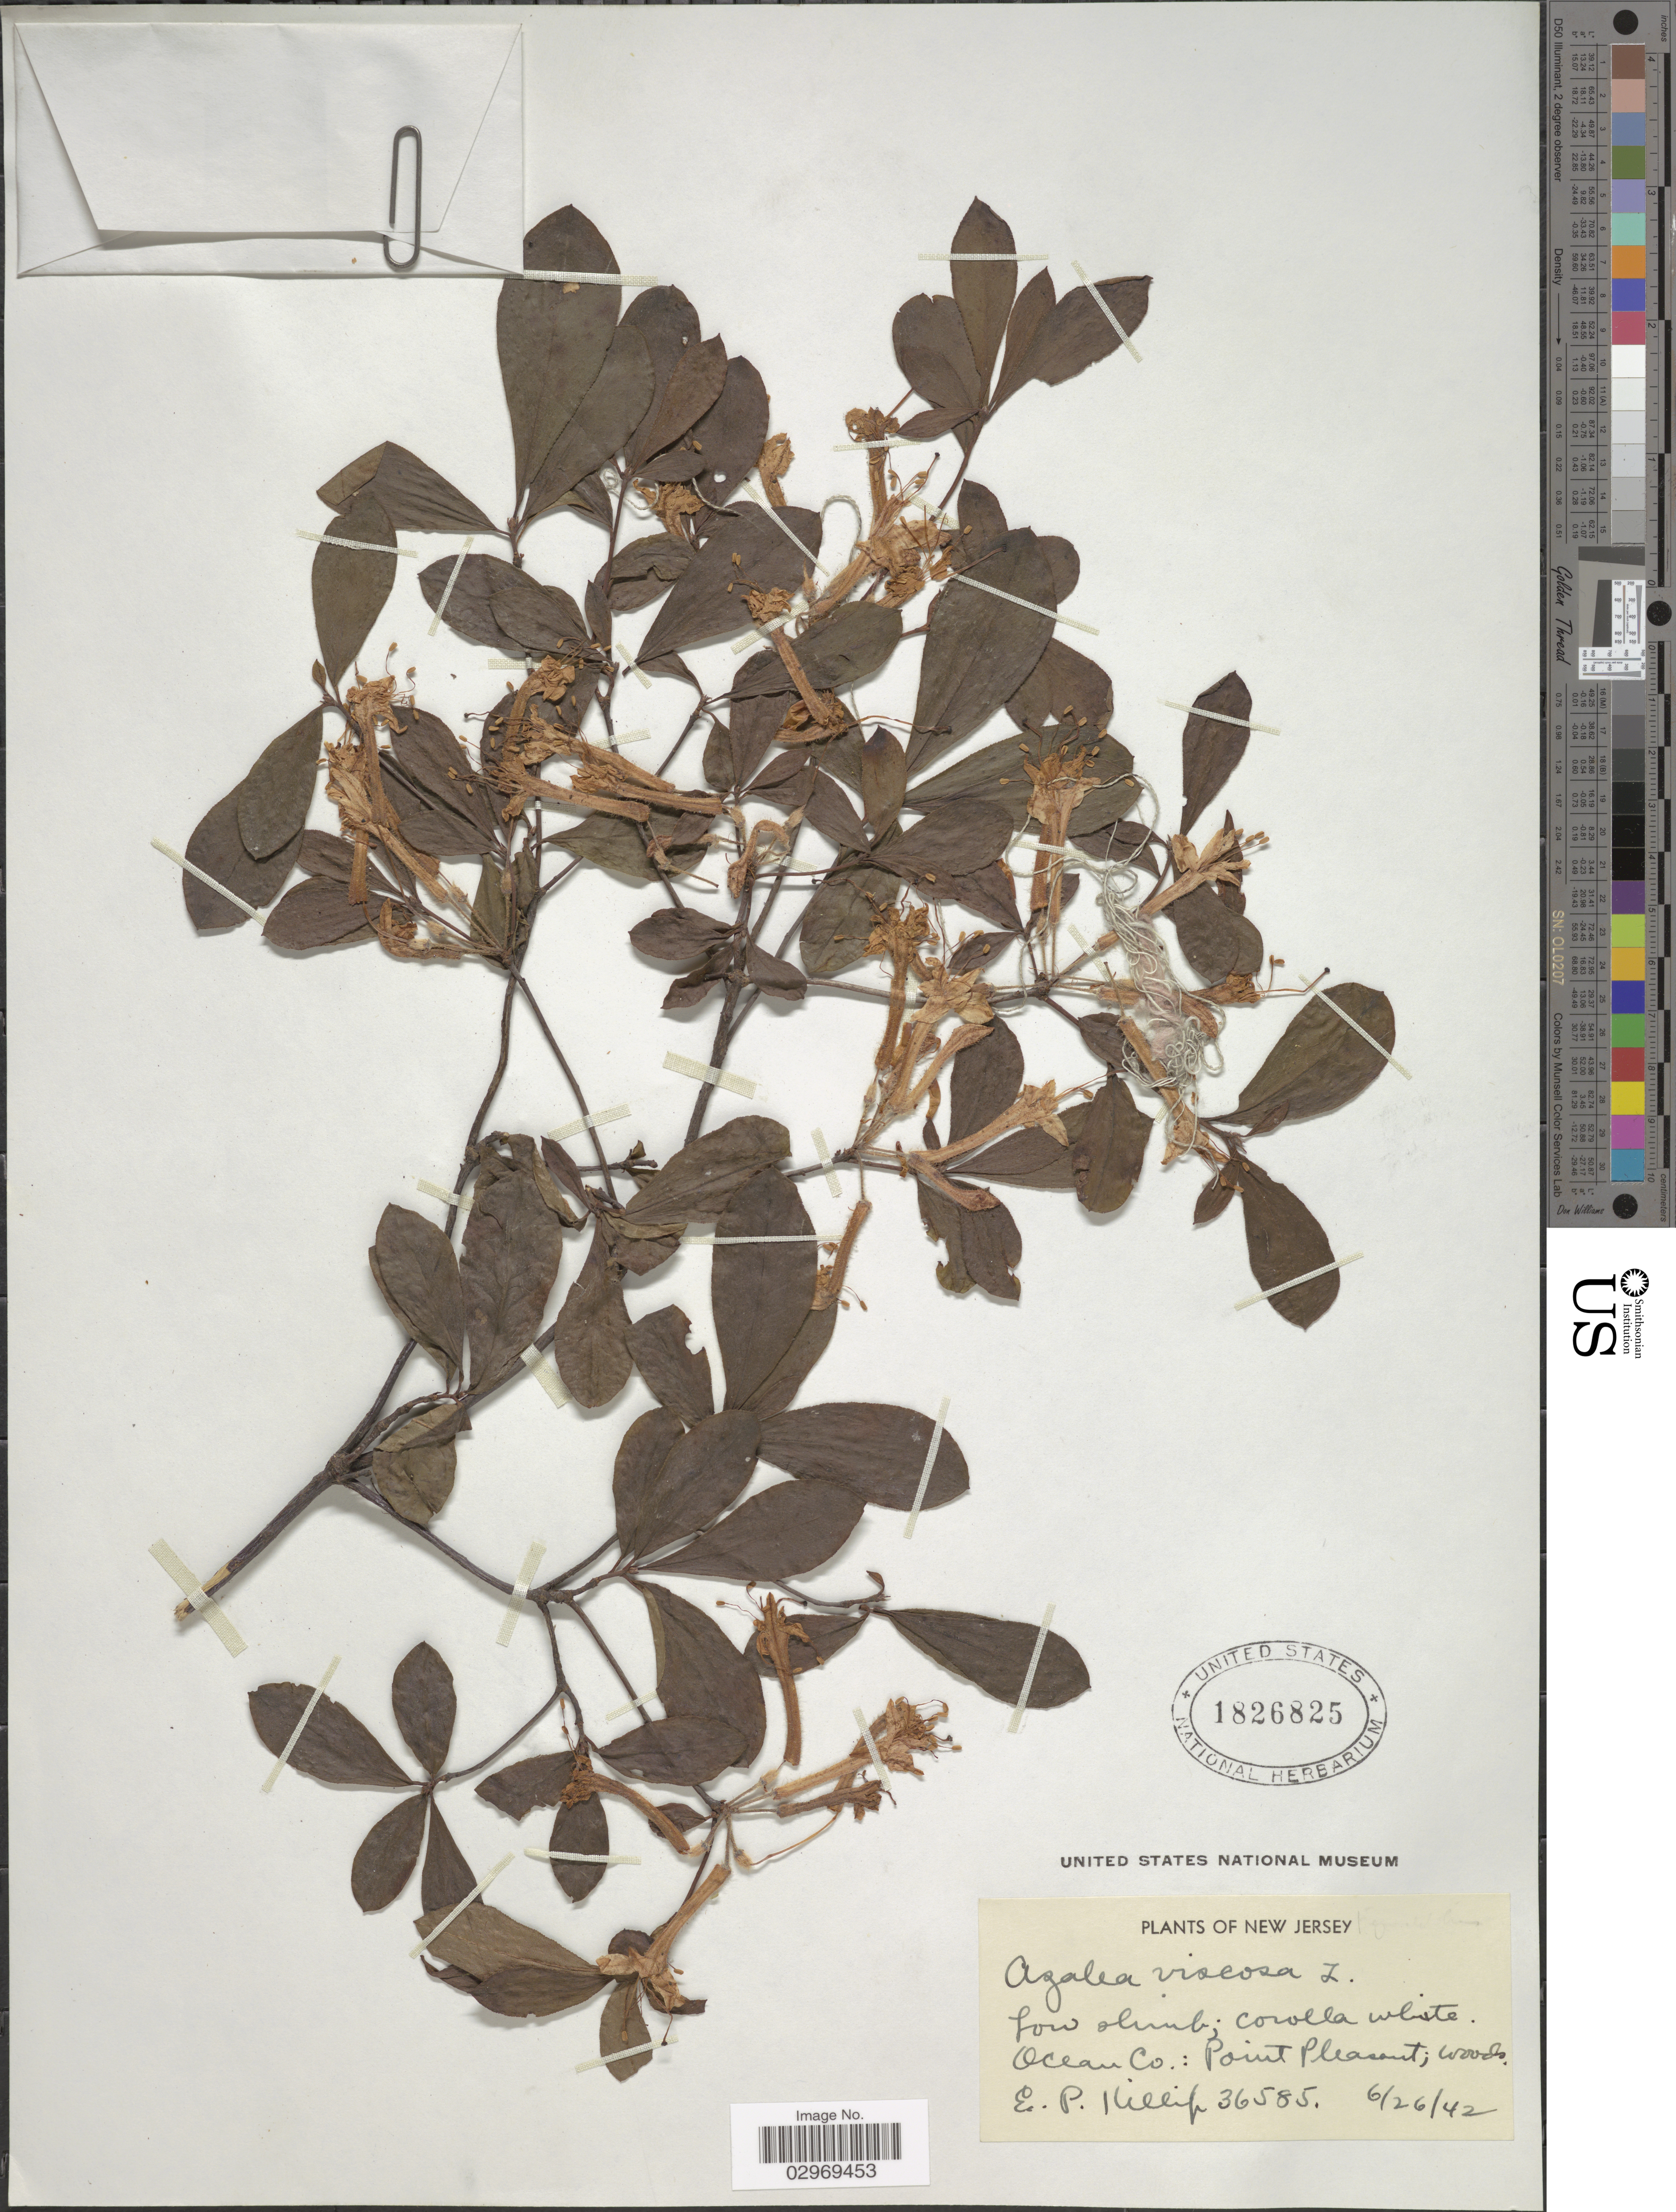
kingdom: Plantae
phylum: Tracheophyta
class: Magnoliopsida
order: Ericales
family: Ericaceae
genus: Rhododendron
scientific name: Rhododendron viscosum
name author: (L.) Torr.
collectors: E. P. Killip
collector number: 36585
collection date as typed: Transcribed d/m/y: 26/6/42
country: United States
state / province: New Jersey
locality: Ocean Co., Point Pleasant.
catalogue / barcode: US 1826825